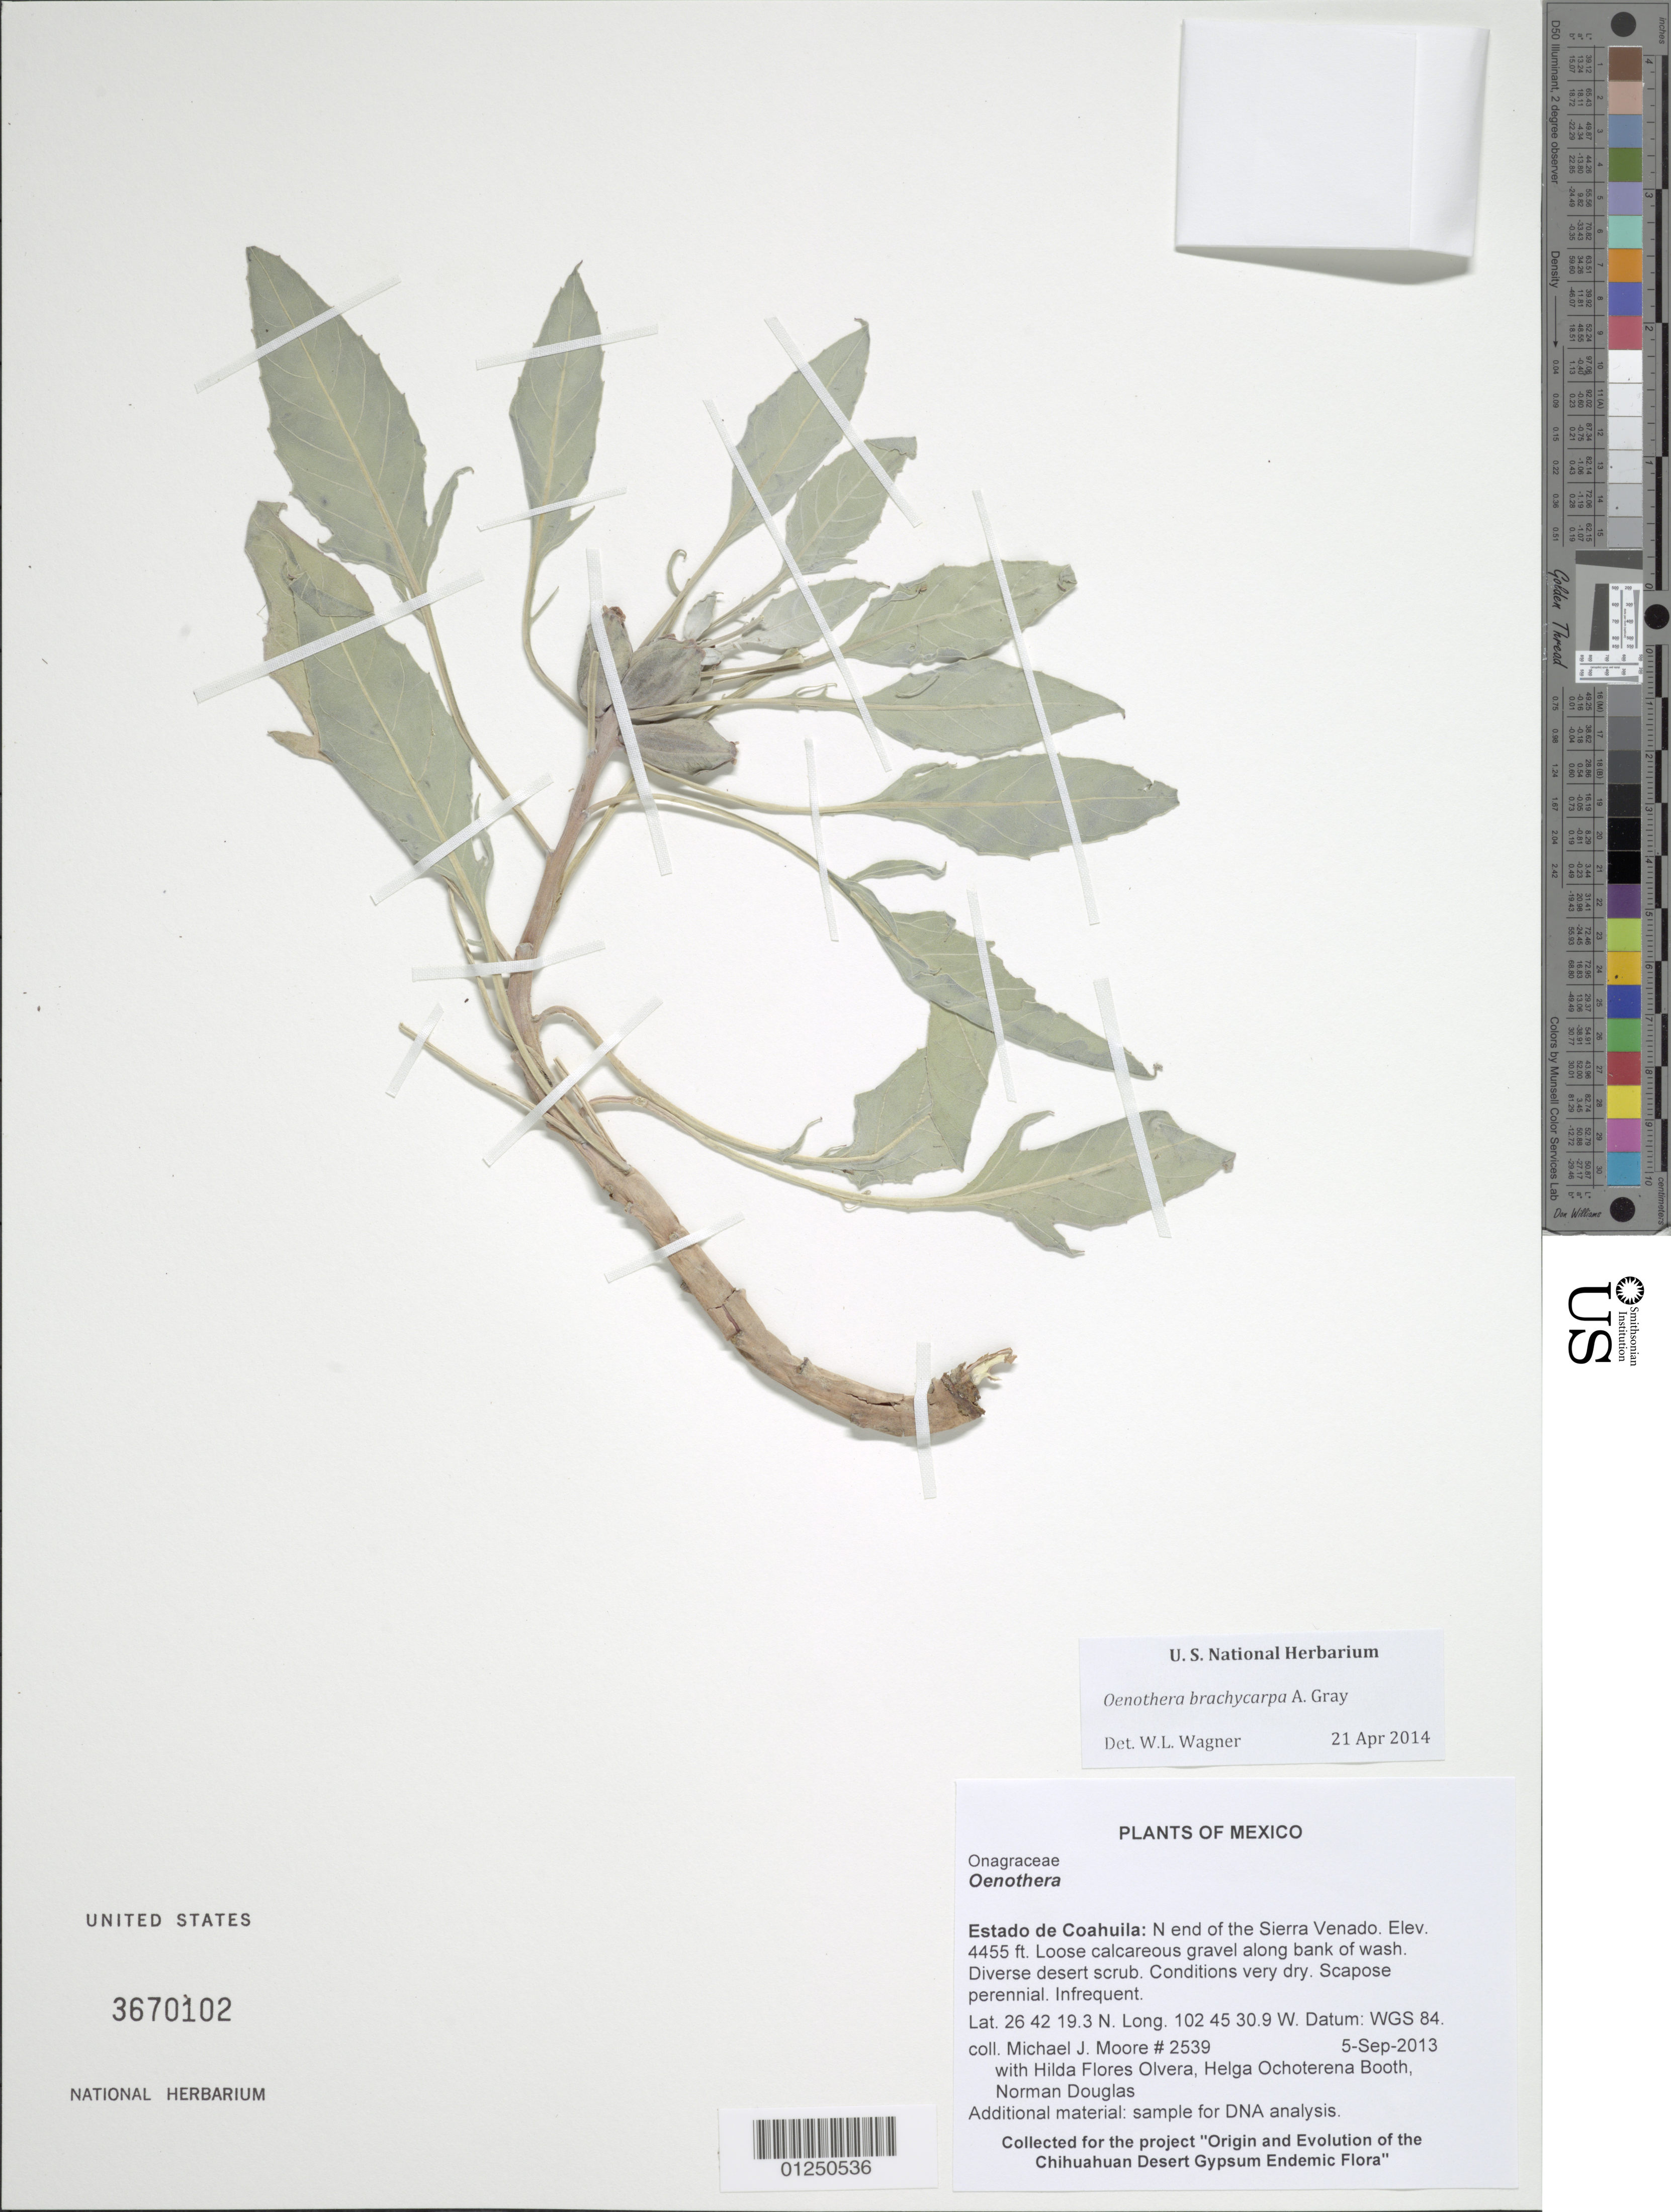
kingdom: Plantae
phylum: Tracheophyta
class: Magnoliopsida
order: Myrtales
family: Onagraceae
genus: Oenothera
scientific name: Oenothera brachycarpa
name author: A. Gray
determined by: Wagner, W. L., (BOT), Smithsonian Institution - National Museum of Natural History (UNITED STATES)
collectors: M. J. Moore, H. Flores Olvera, H. Ochoterena-Booth & N. Douglas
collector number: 2539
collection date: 2009-09-04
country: Mexico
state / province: Coahuila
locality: N end of the Sierra Venado.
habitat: Loose calcareous gravel along bank of wash. Diverse desert scrub. Conditions very dry.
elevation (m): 1358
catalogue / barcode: US 3670102